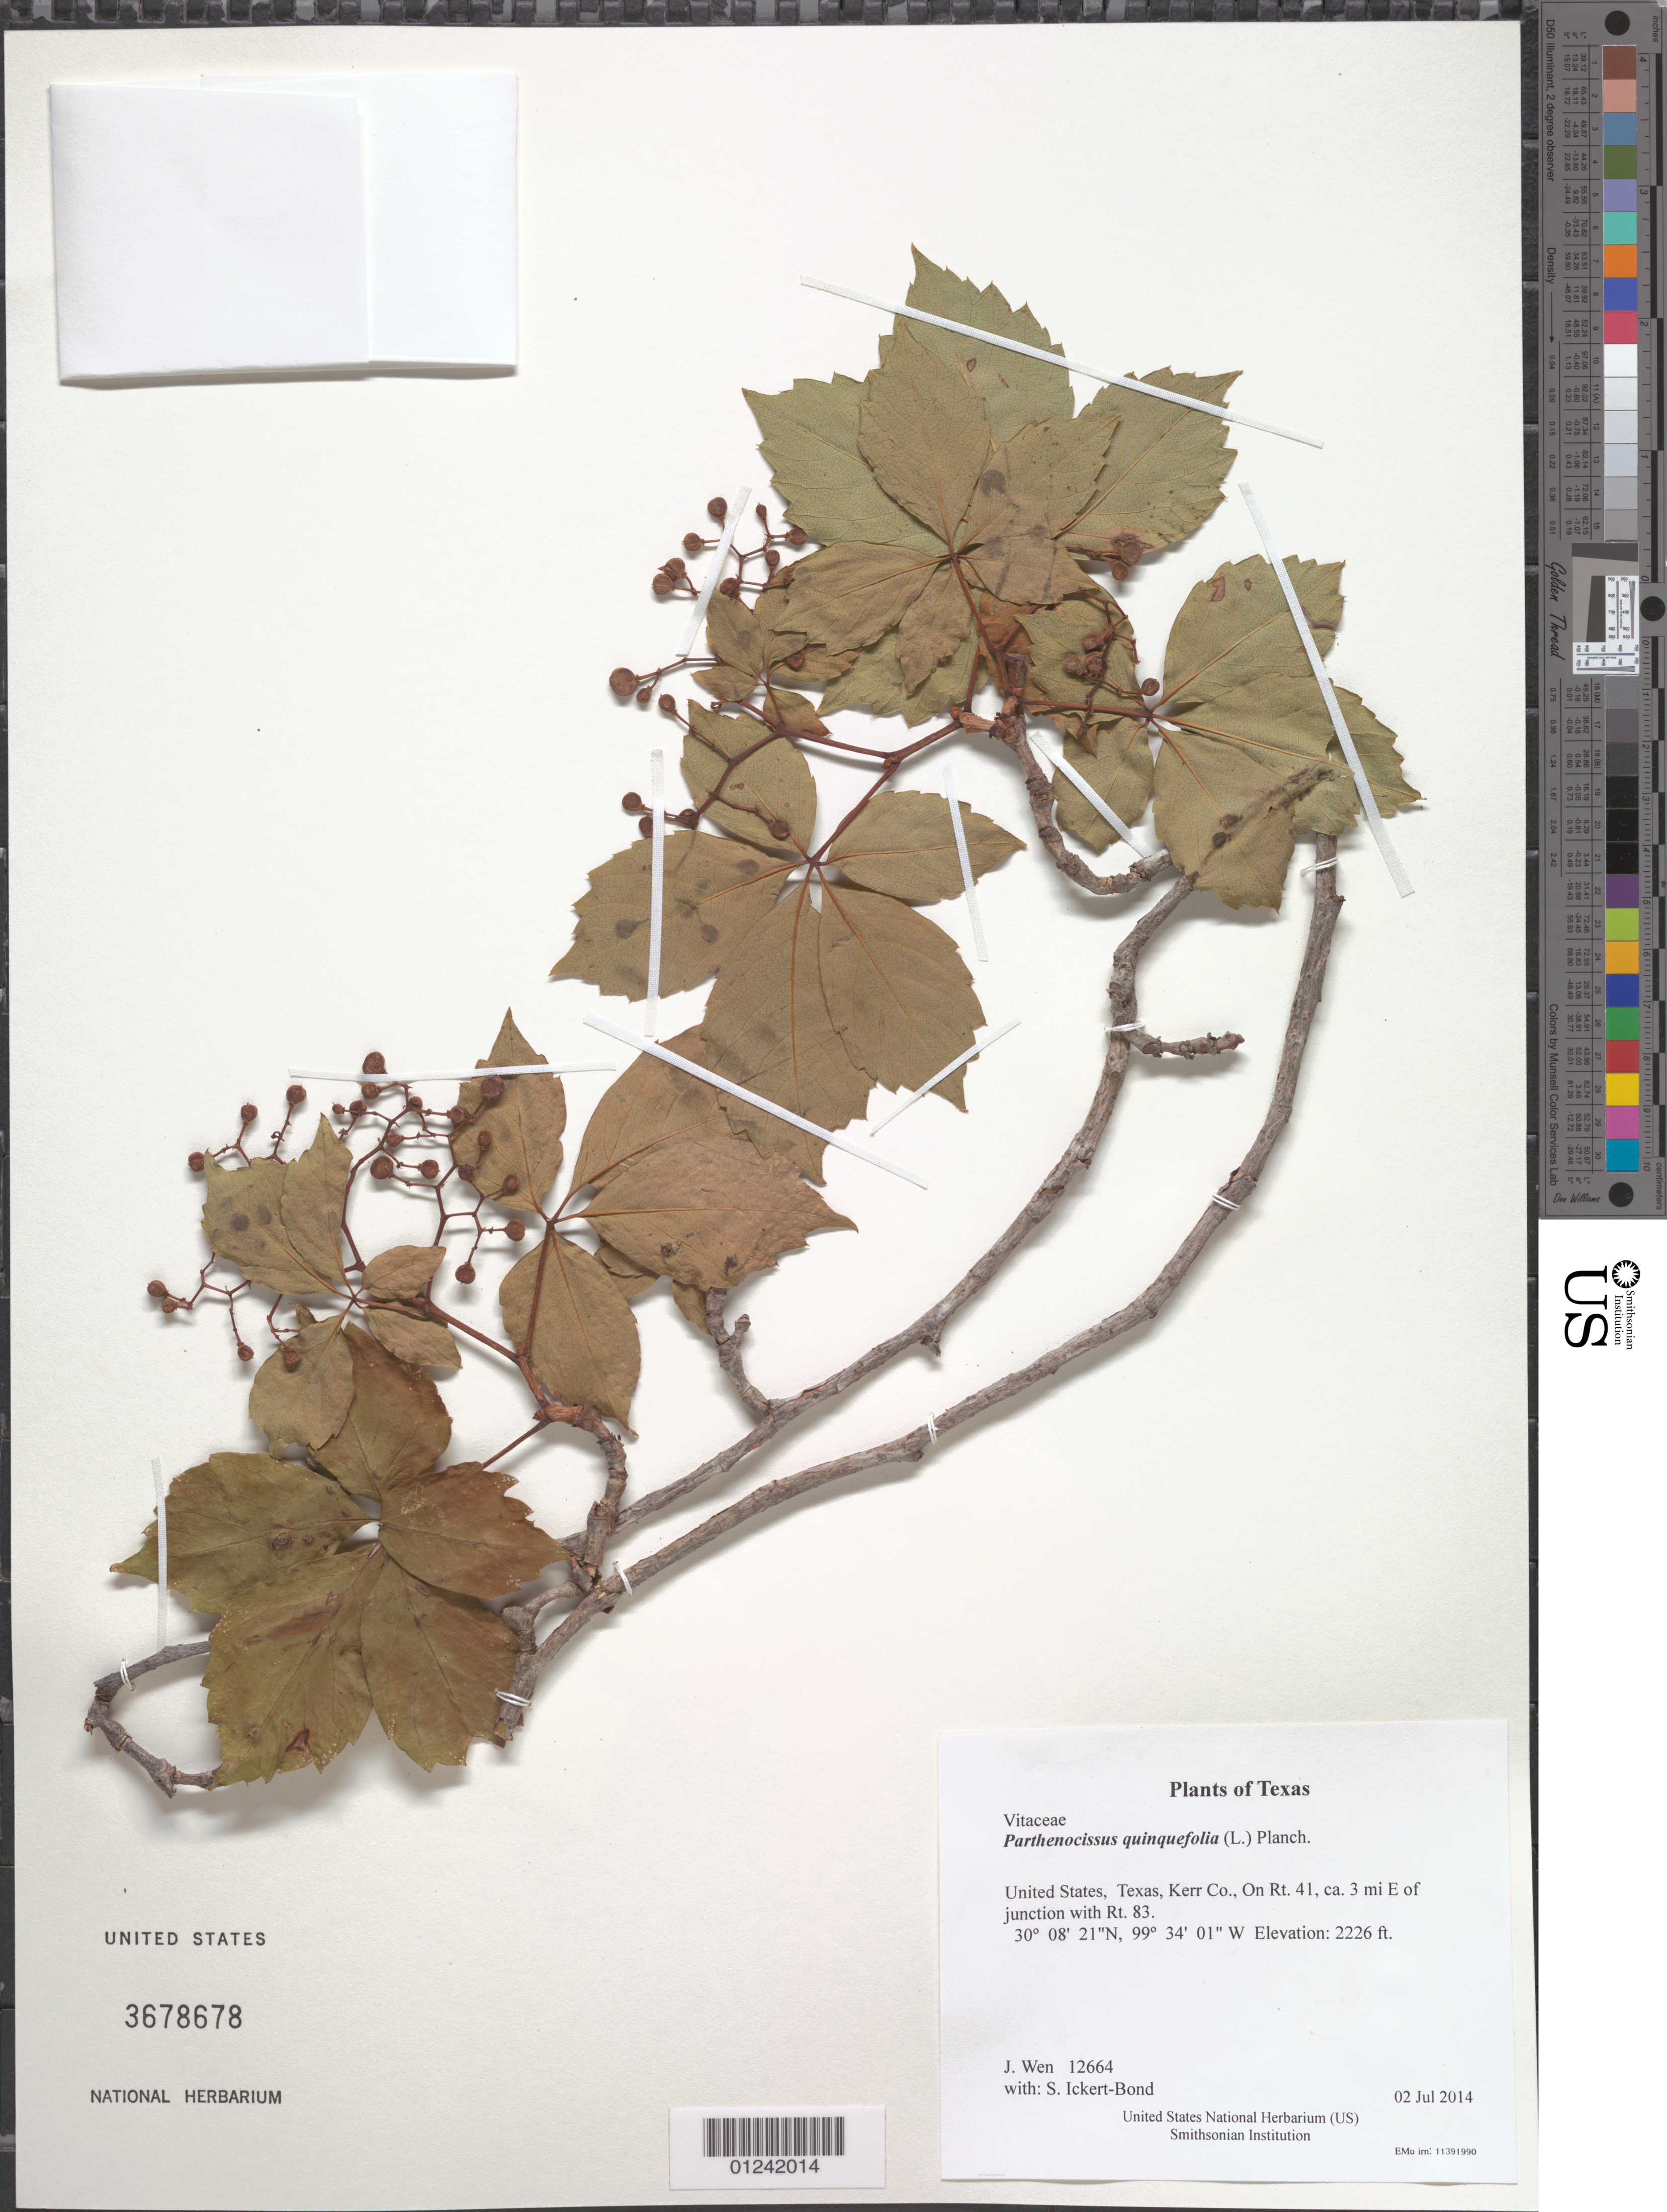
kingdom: Plantae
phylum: Tracheophyta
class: Magnoliopsida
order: Vitales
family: Vitaceae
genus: Parthenocissus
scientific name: Parthenocissus quinquefolia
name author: (L.) Planch.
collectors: J. Wen & S. Ickert-Bond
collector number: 12664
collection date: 2014-07-02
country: United States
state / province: Texas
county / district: Kerr Co.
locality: On Rt. 41, ca. 3 mi E of junction with Rt. 83.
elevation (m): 678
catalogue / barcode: US 3678678